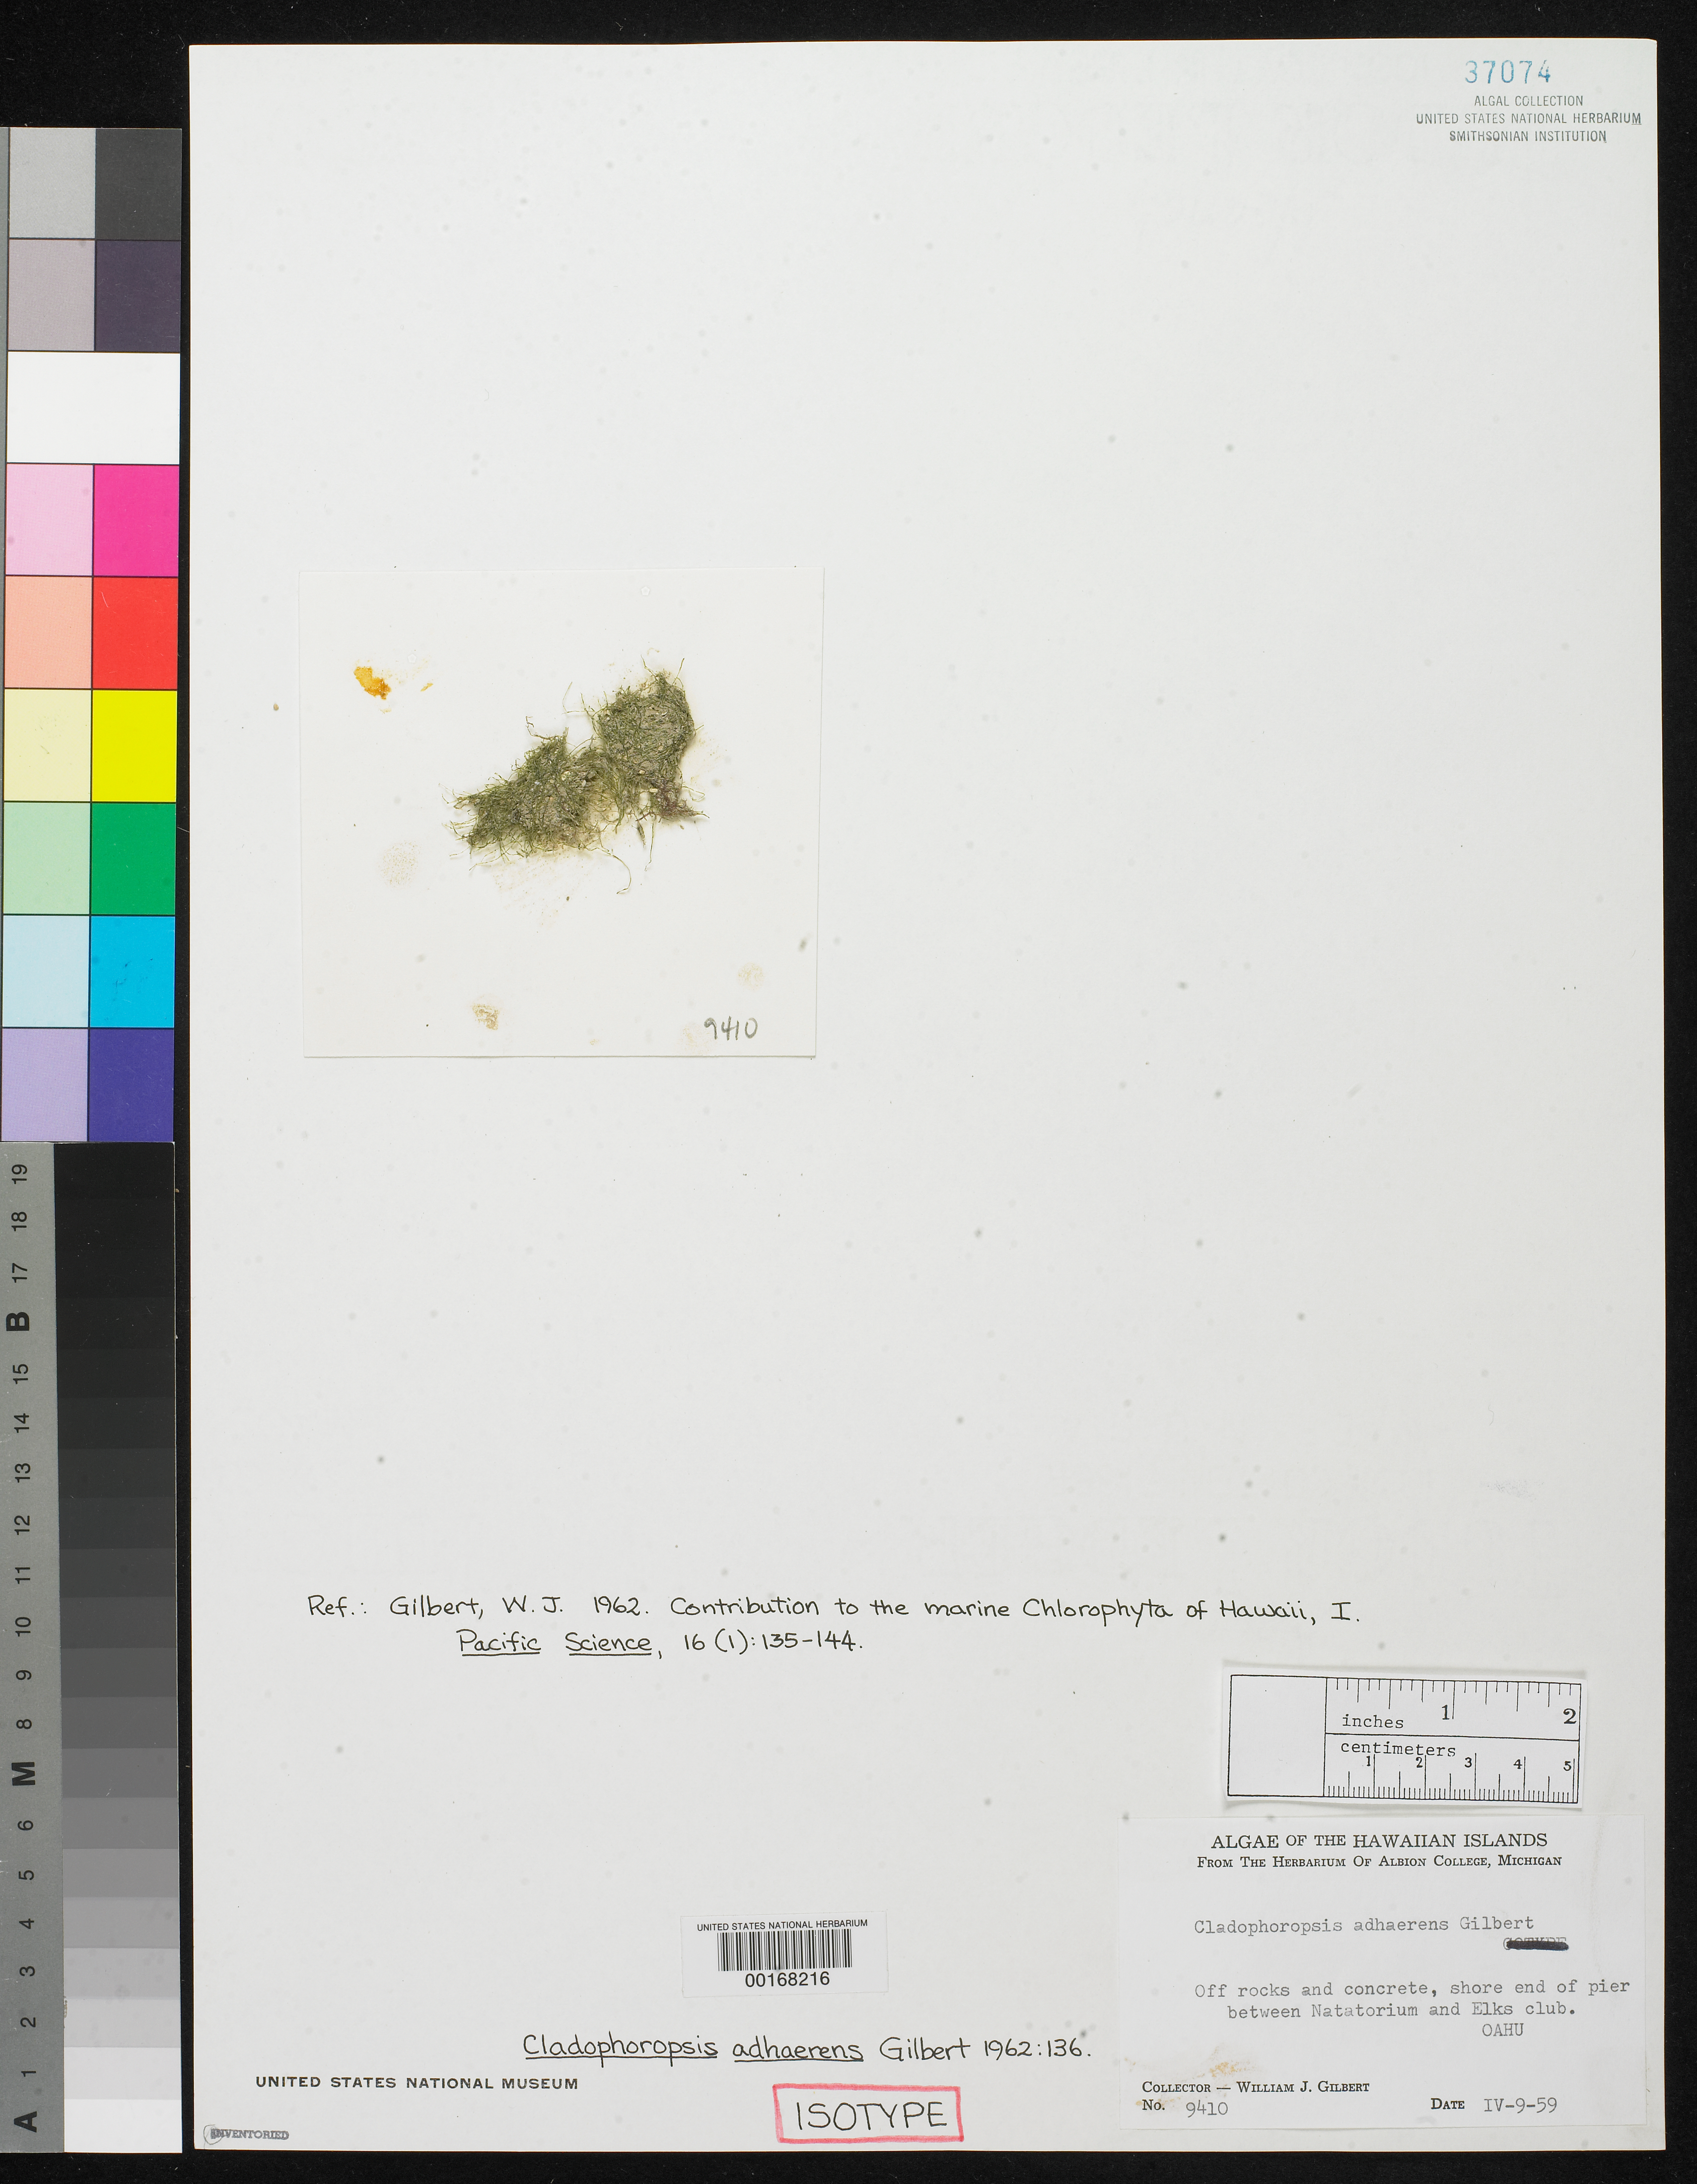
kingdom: Plantae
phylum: Chlorophyta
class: Ulvophyceae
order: Siphonocladales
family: Boodleaceae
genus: Cladophoropsis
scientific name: Cladophoropsis adhaerens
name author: W.J. Gilbert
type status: Isotype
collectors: W. J. Gilbert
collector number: WJG 9410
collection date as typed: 09 Apr 1959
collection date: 1959-04-09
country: United States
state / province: Hawaii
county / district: Honolulu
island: Oahu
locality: Waikiki, between Natatorium and Elks Club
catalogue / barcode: US 37074